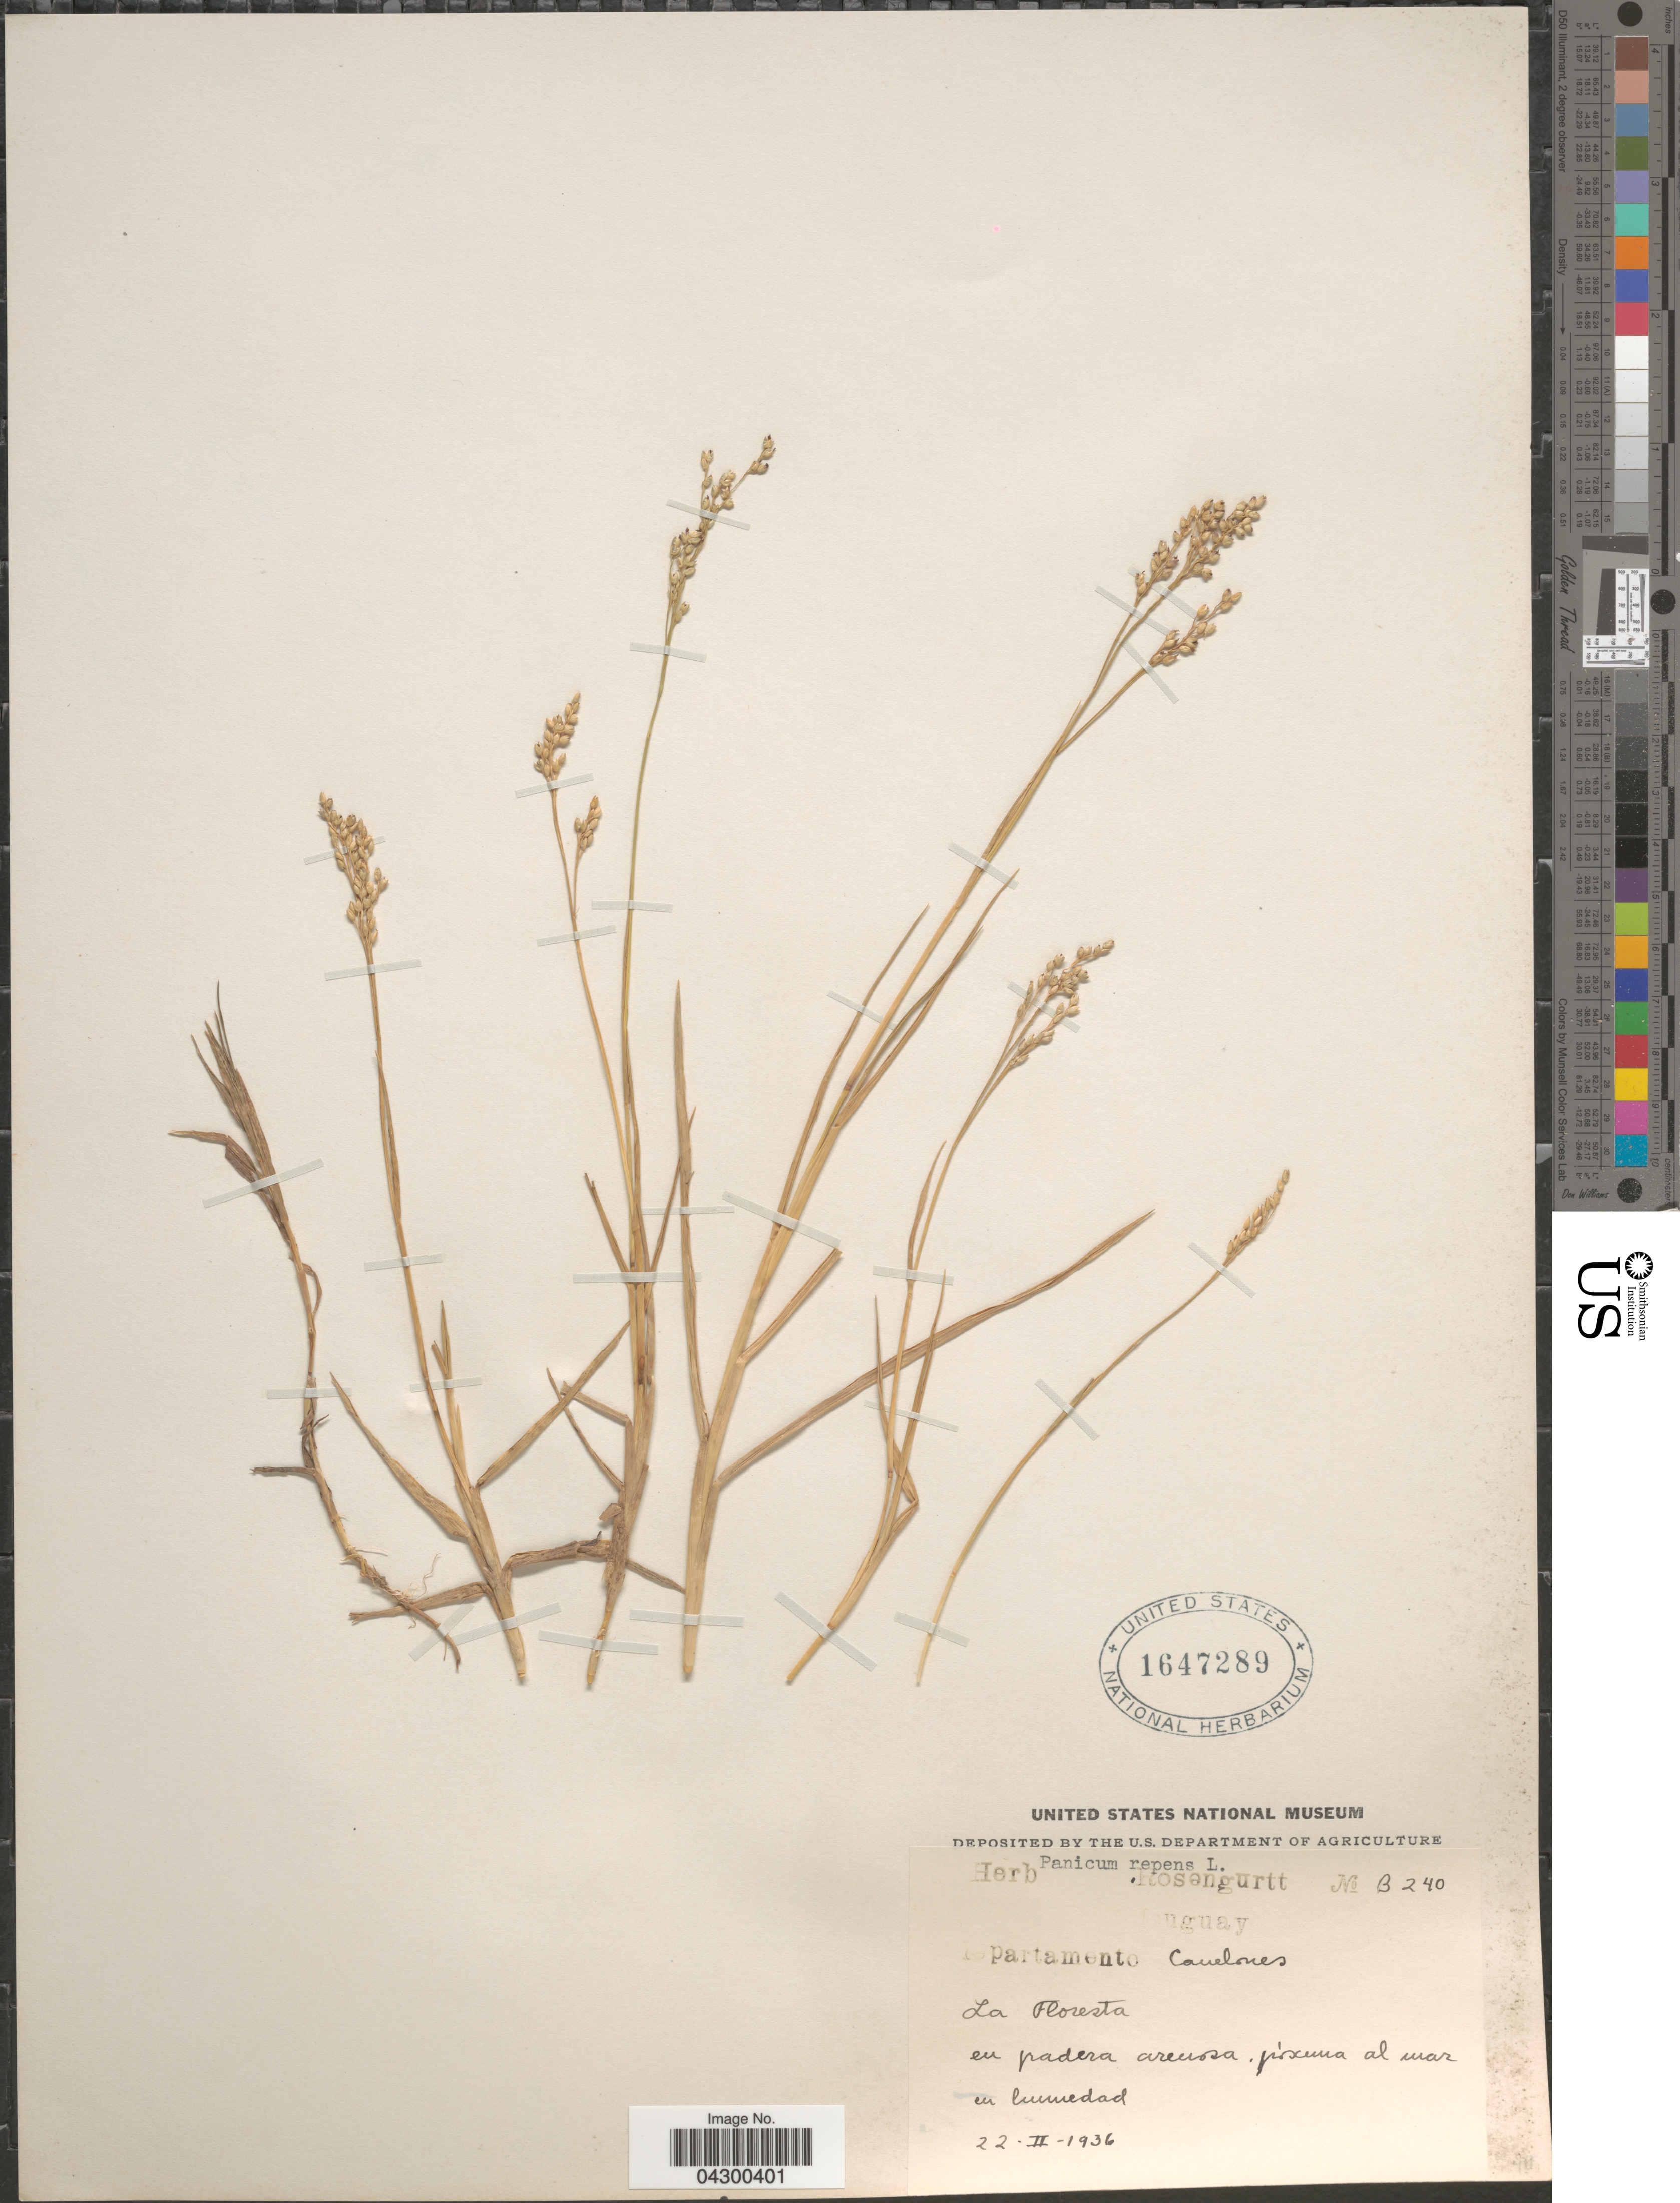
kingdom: Plantae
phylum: Tracheophyta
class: Liliopsida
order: Poales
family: Poaceae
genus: Panicum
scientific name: Panicum repens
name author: L.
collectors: ex herb. Rosengurtt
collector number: B240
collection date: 1936-02-22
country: Uruguay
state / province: Canelones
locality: Departamento Canelones. La Floresta en padera arenosa.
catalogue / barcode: US 1647289